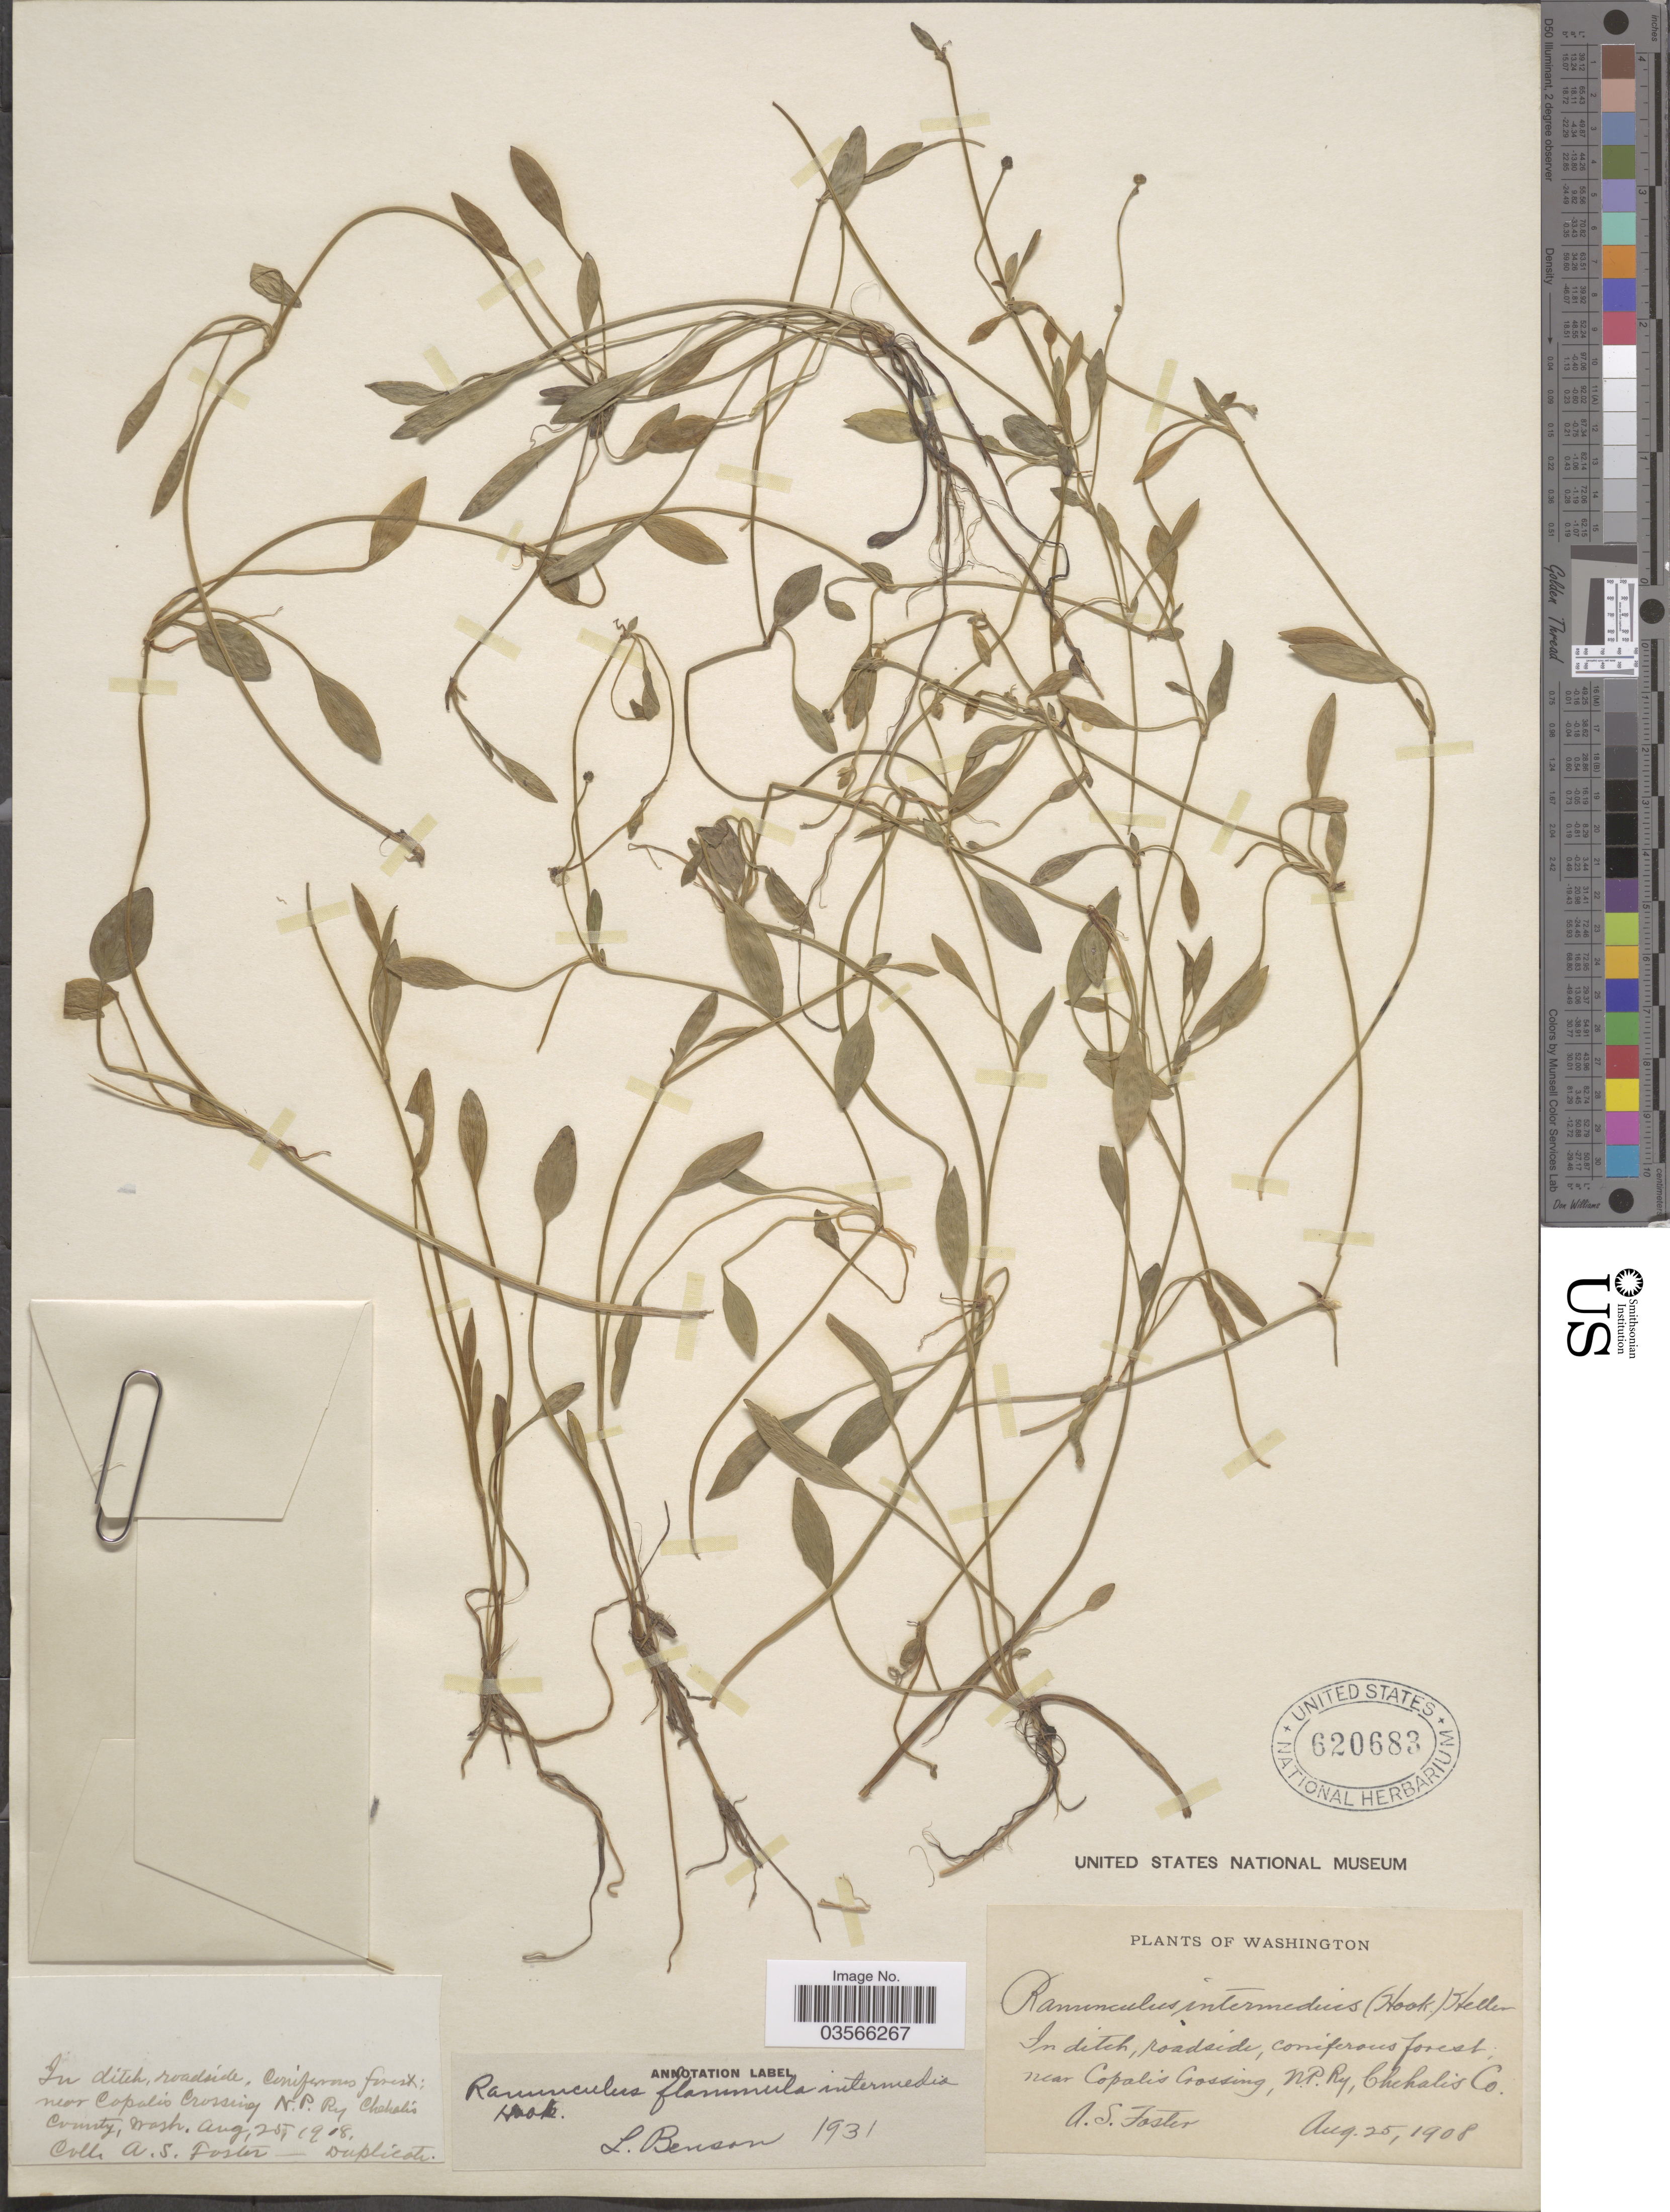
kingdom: Plantae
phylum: Tracheophyta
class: Magnoliopsida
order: Ranunculales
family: Ranunculaceae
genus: Ranunculus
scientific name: Ranunculus flammula var. ovalis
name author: (J.M. Bigelow) L.D. Benson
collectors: A. S. Foster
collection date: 1908-08-25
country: United States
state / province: Washington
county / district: Grays Harbor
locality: Near Copalis Crossing, N.P. Ry, Chehalis Co.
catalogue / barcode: US 620683